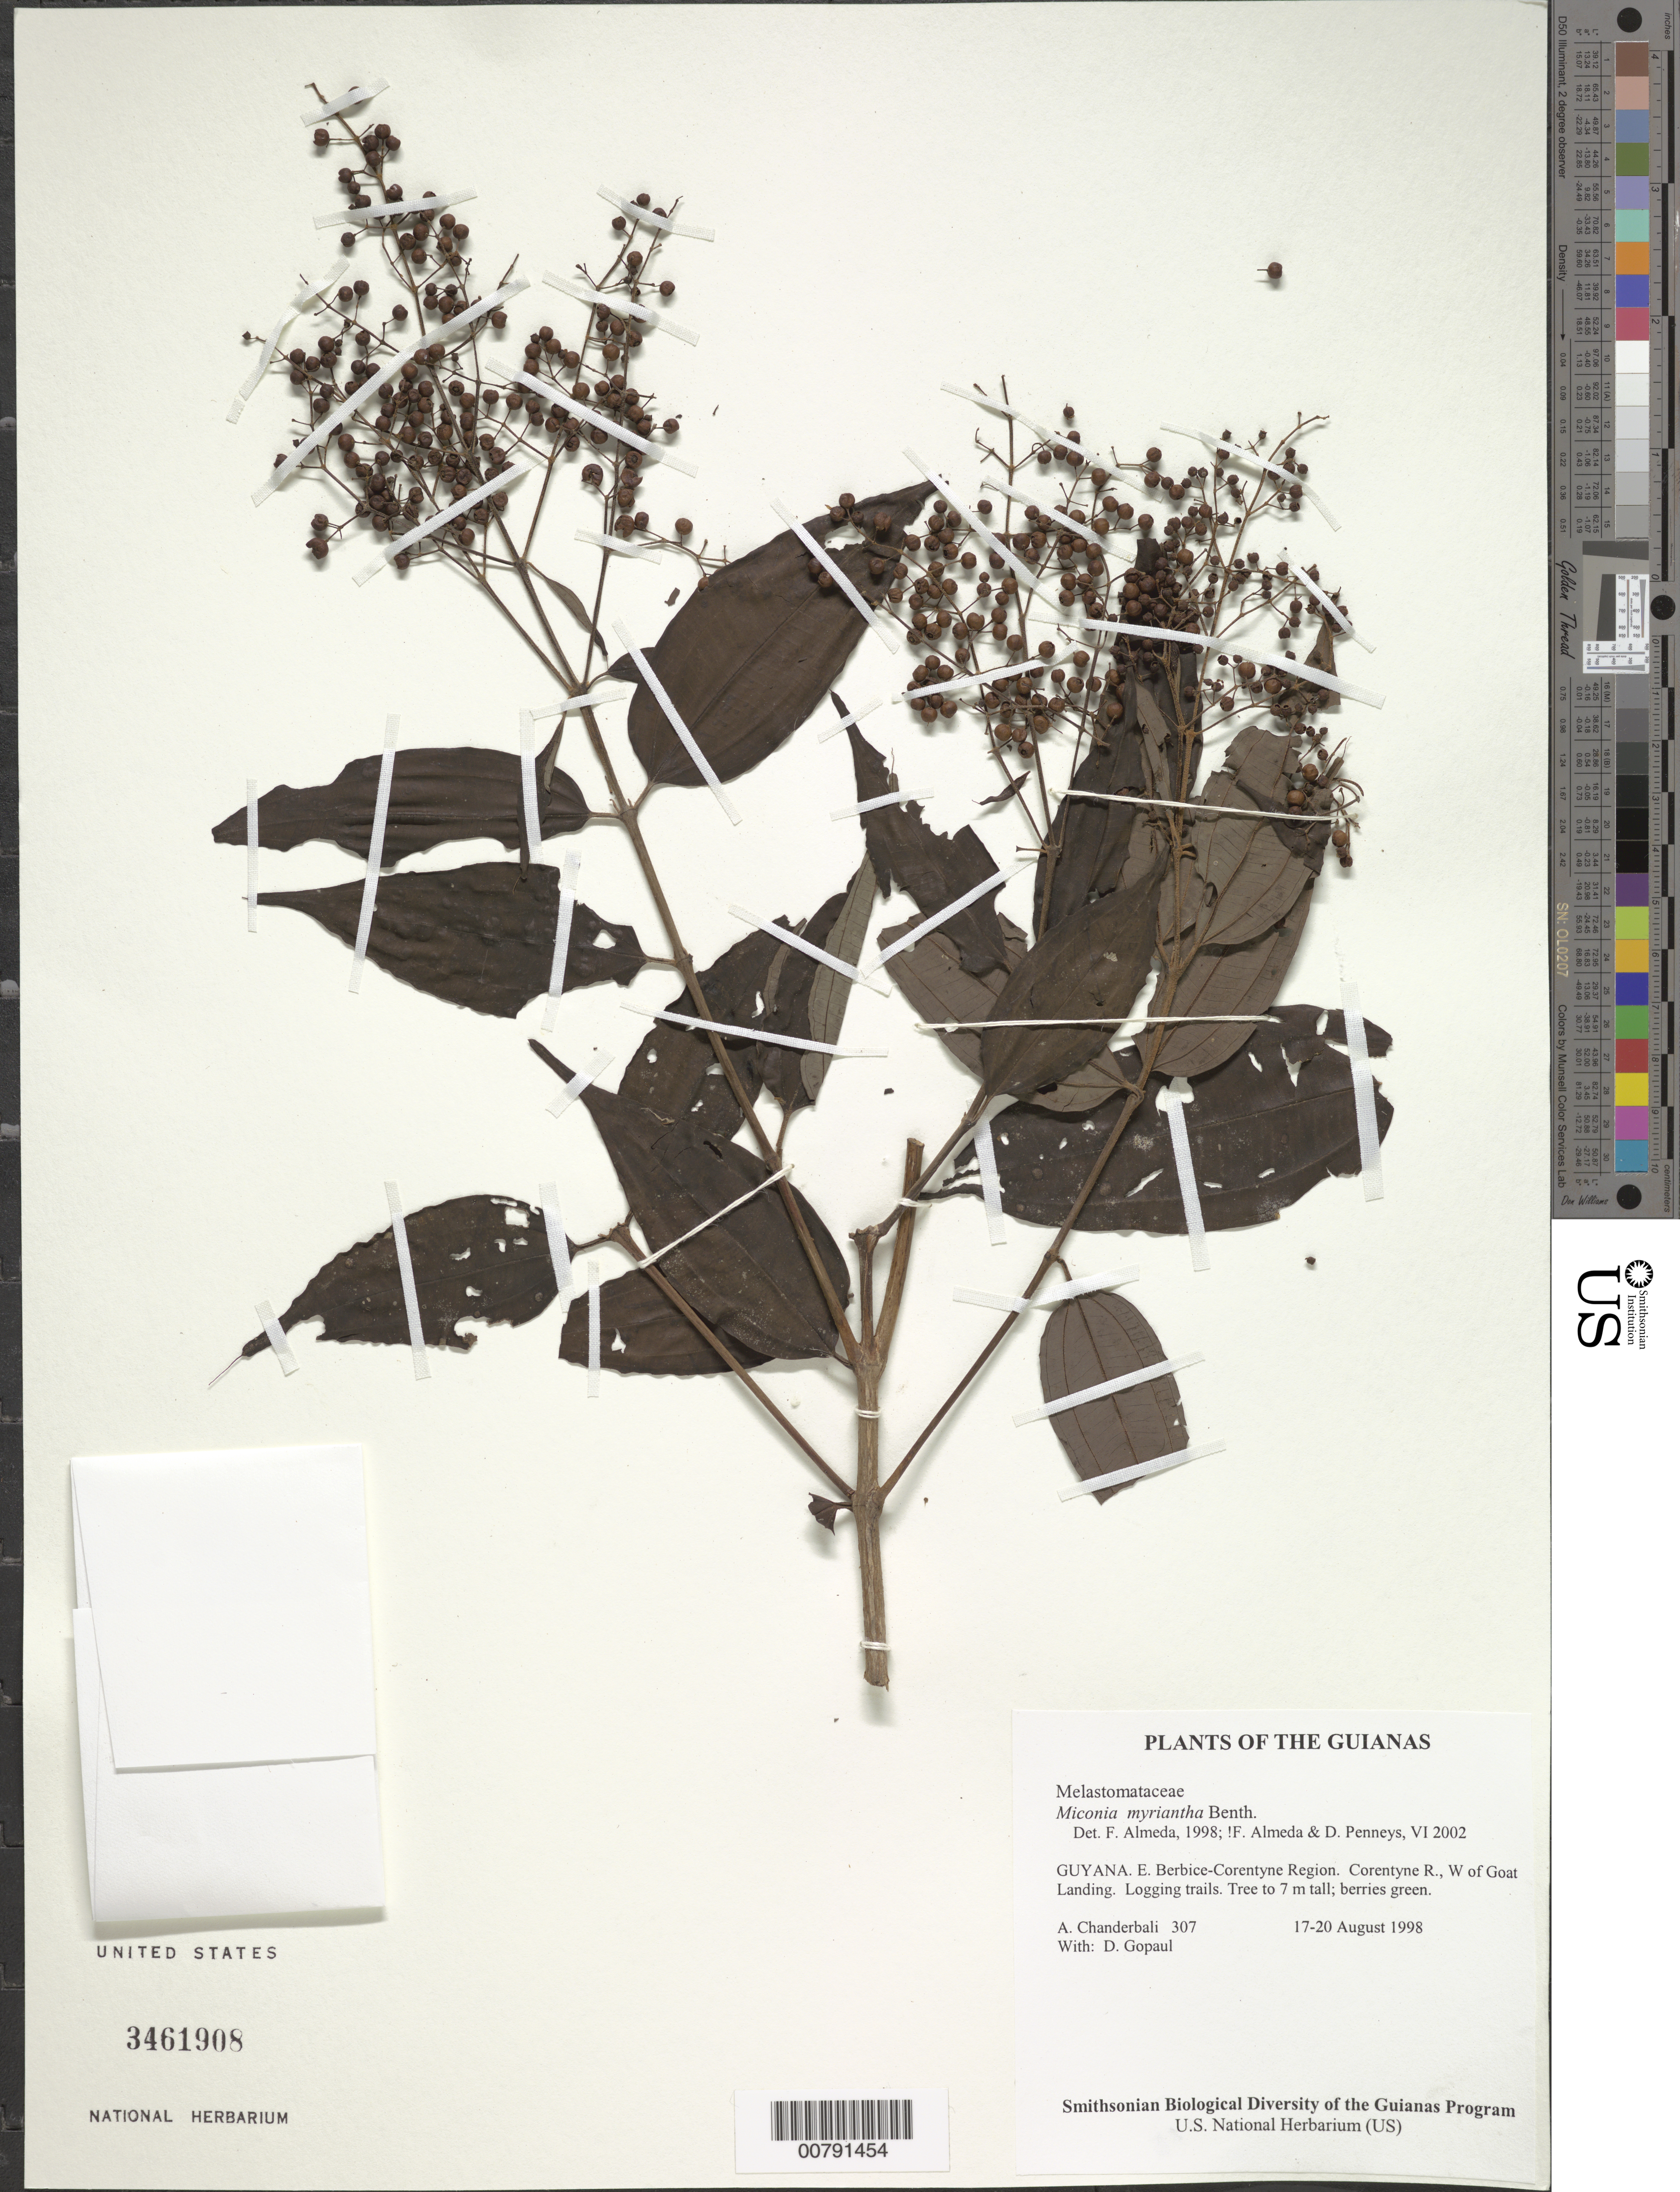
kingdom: Plantae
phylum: Tracheophyta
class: Magnoliopsida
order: Myrtales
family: Melastomataceae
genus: Miconia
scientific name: Miconia myriantha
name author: Benth.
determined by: Almeda, F.; Penneys, D. S.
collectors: A. S. Chanderbali & D. Gopaul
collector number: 307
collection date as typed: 17-20 August 1998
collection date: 1998-08-17/1998-08-20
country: Guyana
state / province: E. Berbice-Corentyne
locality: Corentyne R., W of Goat Landing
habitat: Logging trails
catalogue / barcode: US 3461908